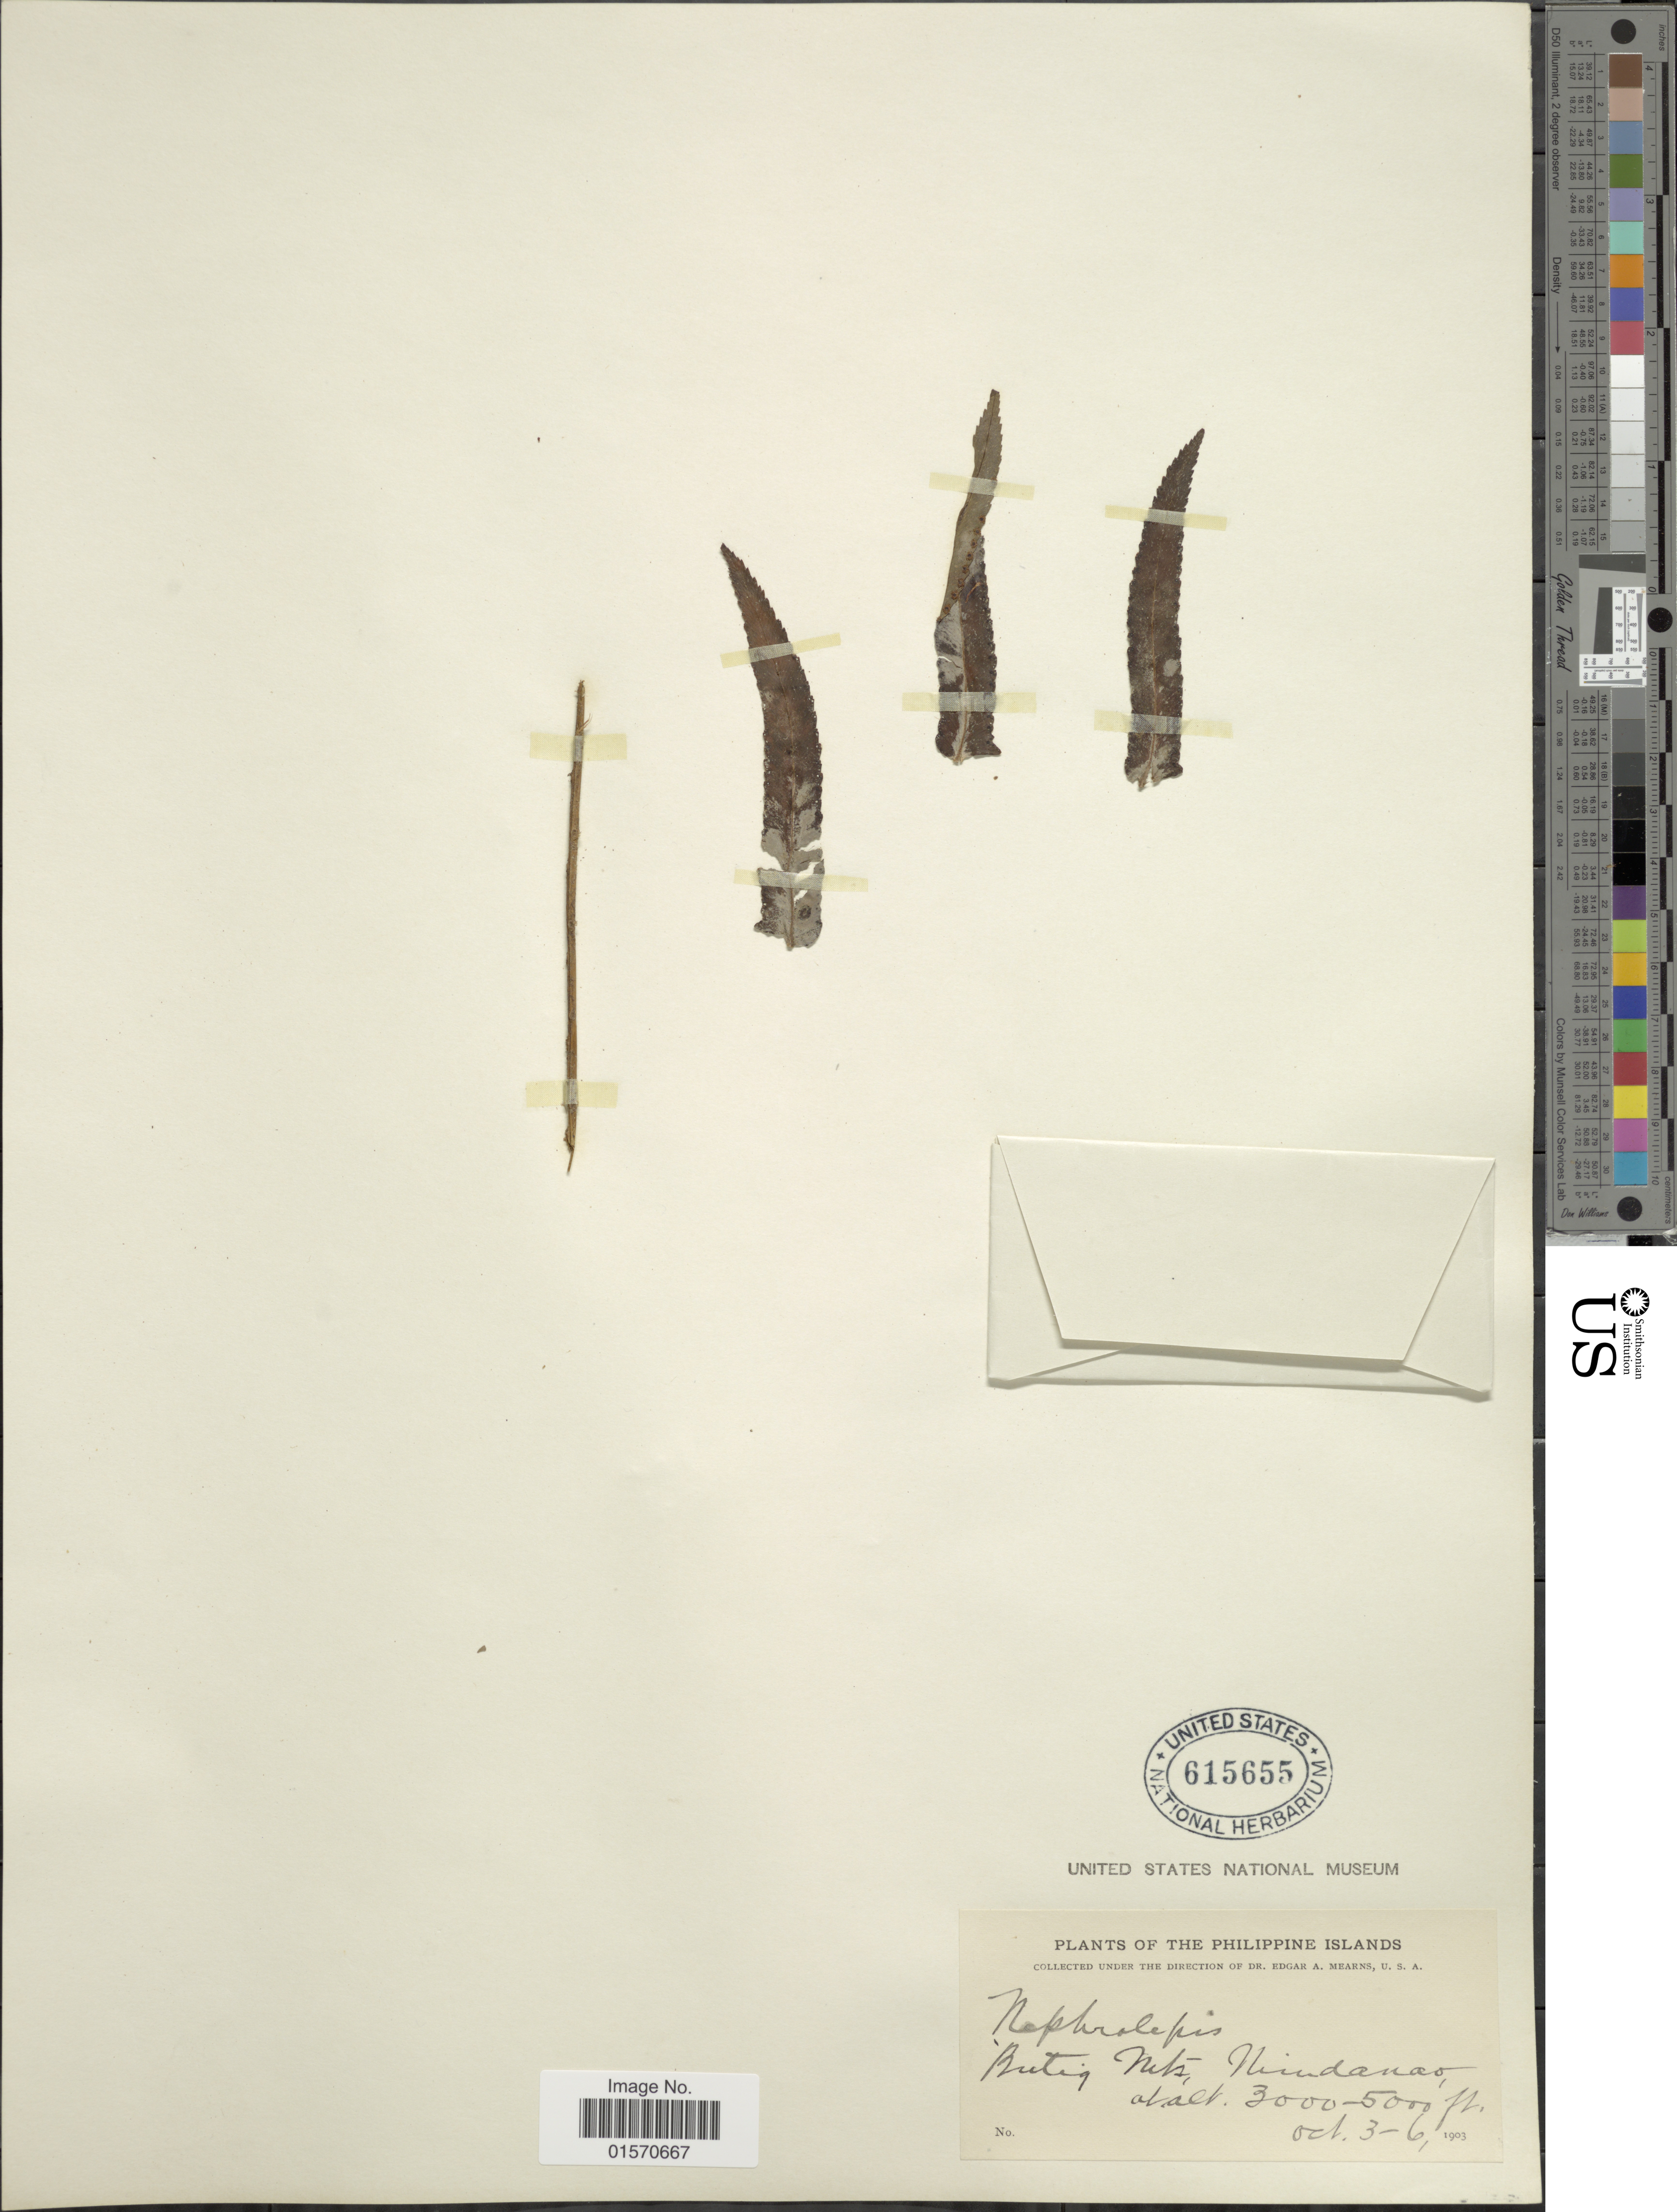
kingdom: Plantae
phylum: Tracheophyta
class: Polypodiopsida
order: Polypodiales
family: Nephrolepidaceae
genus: Nephrolepis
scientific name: Nephrolepis multiflora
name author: (Roxb.) F.M. Jarrett ex C.V. Morton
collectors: E. A. Mearns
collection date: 1903-10-03/1903-10-06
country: Philippines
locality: Butig Mts., Mindanao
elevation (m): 914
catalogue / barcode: US 615655